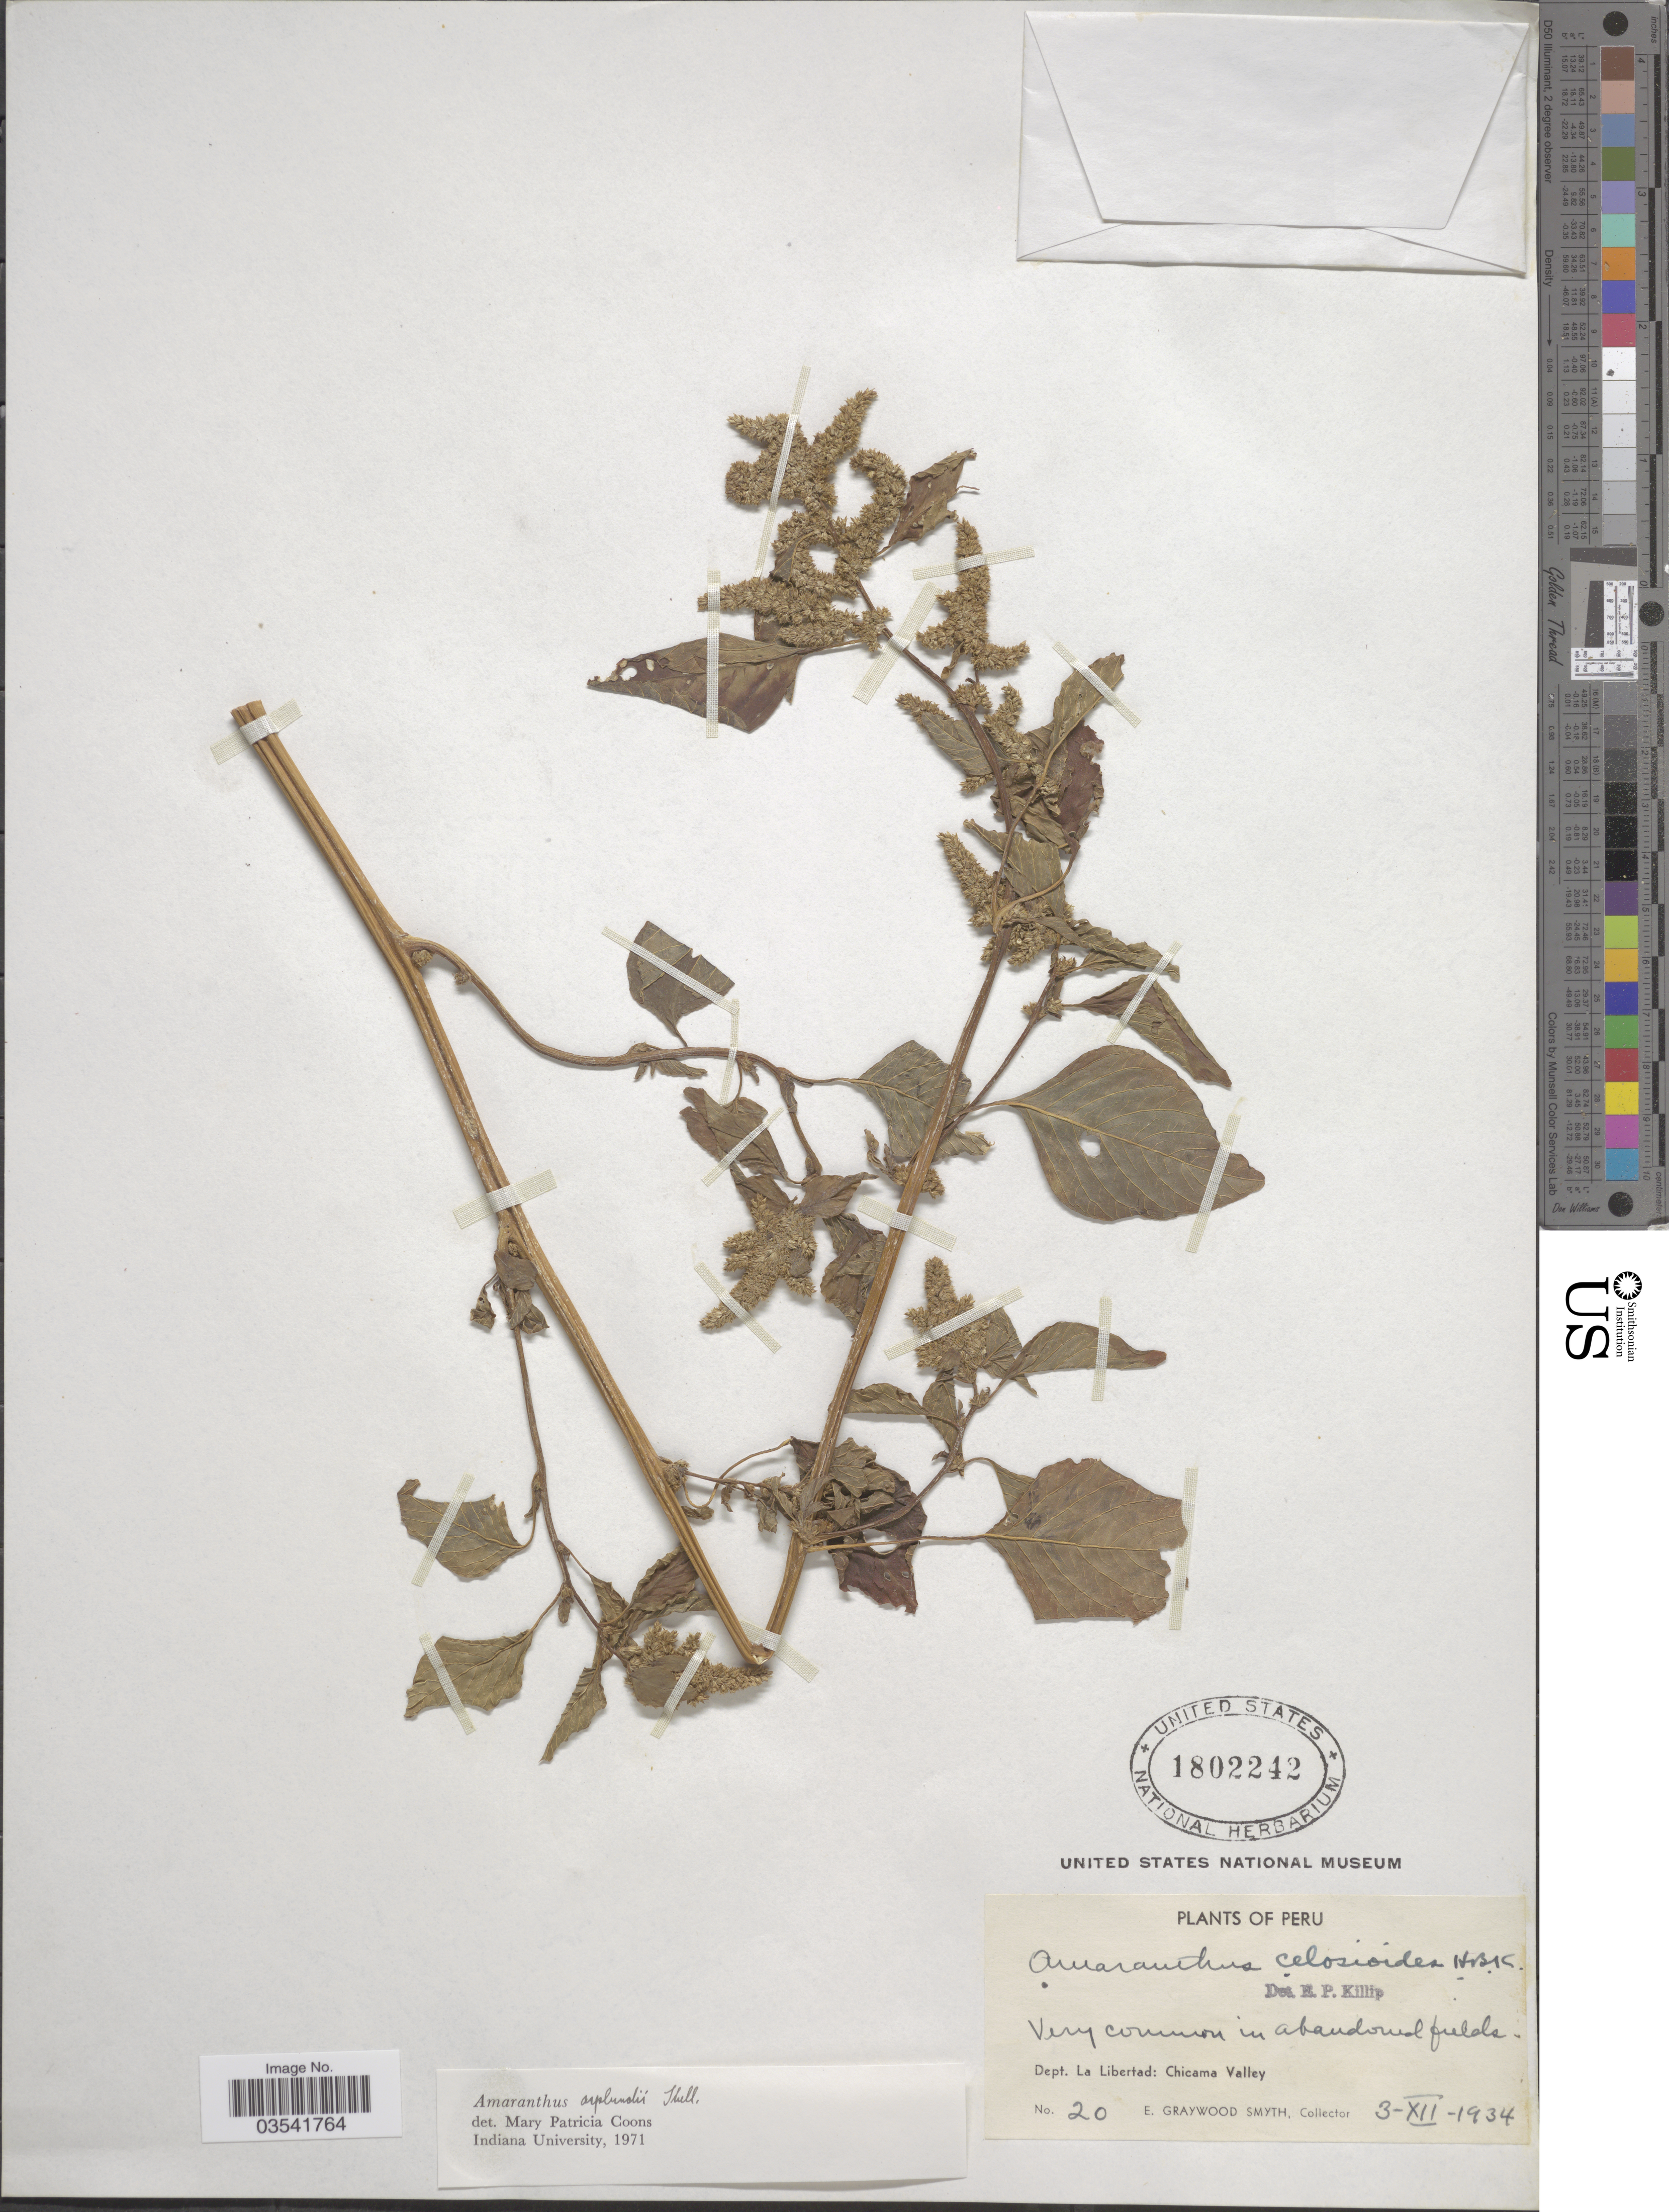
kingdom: Plantae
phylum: Tracheophyta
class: Magnoliopsida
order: Caryophyllales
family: Amaranthaceae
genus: Amaranthus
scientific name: Amaranthus asplundii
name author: Thell.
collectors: E. G. Smyth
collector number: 20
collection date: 1934-12-03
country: Peru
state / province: La Libertad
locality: Dept. La Libertad: Chicama Valley.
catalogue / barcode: US 1802242